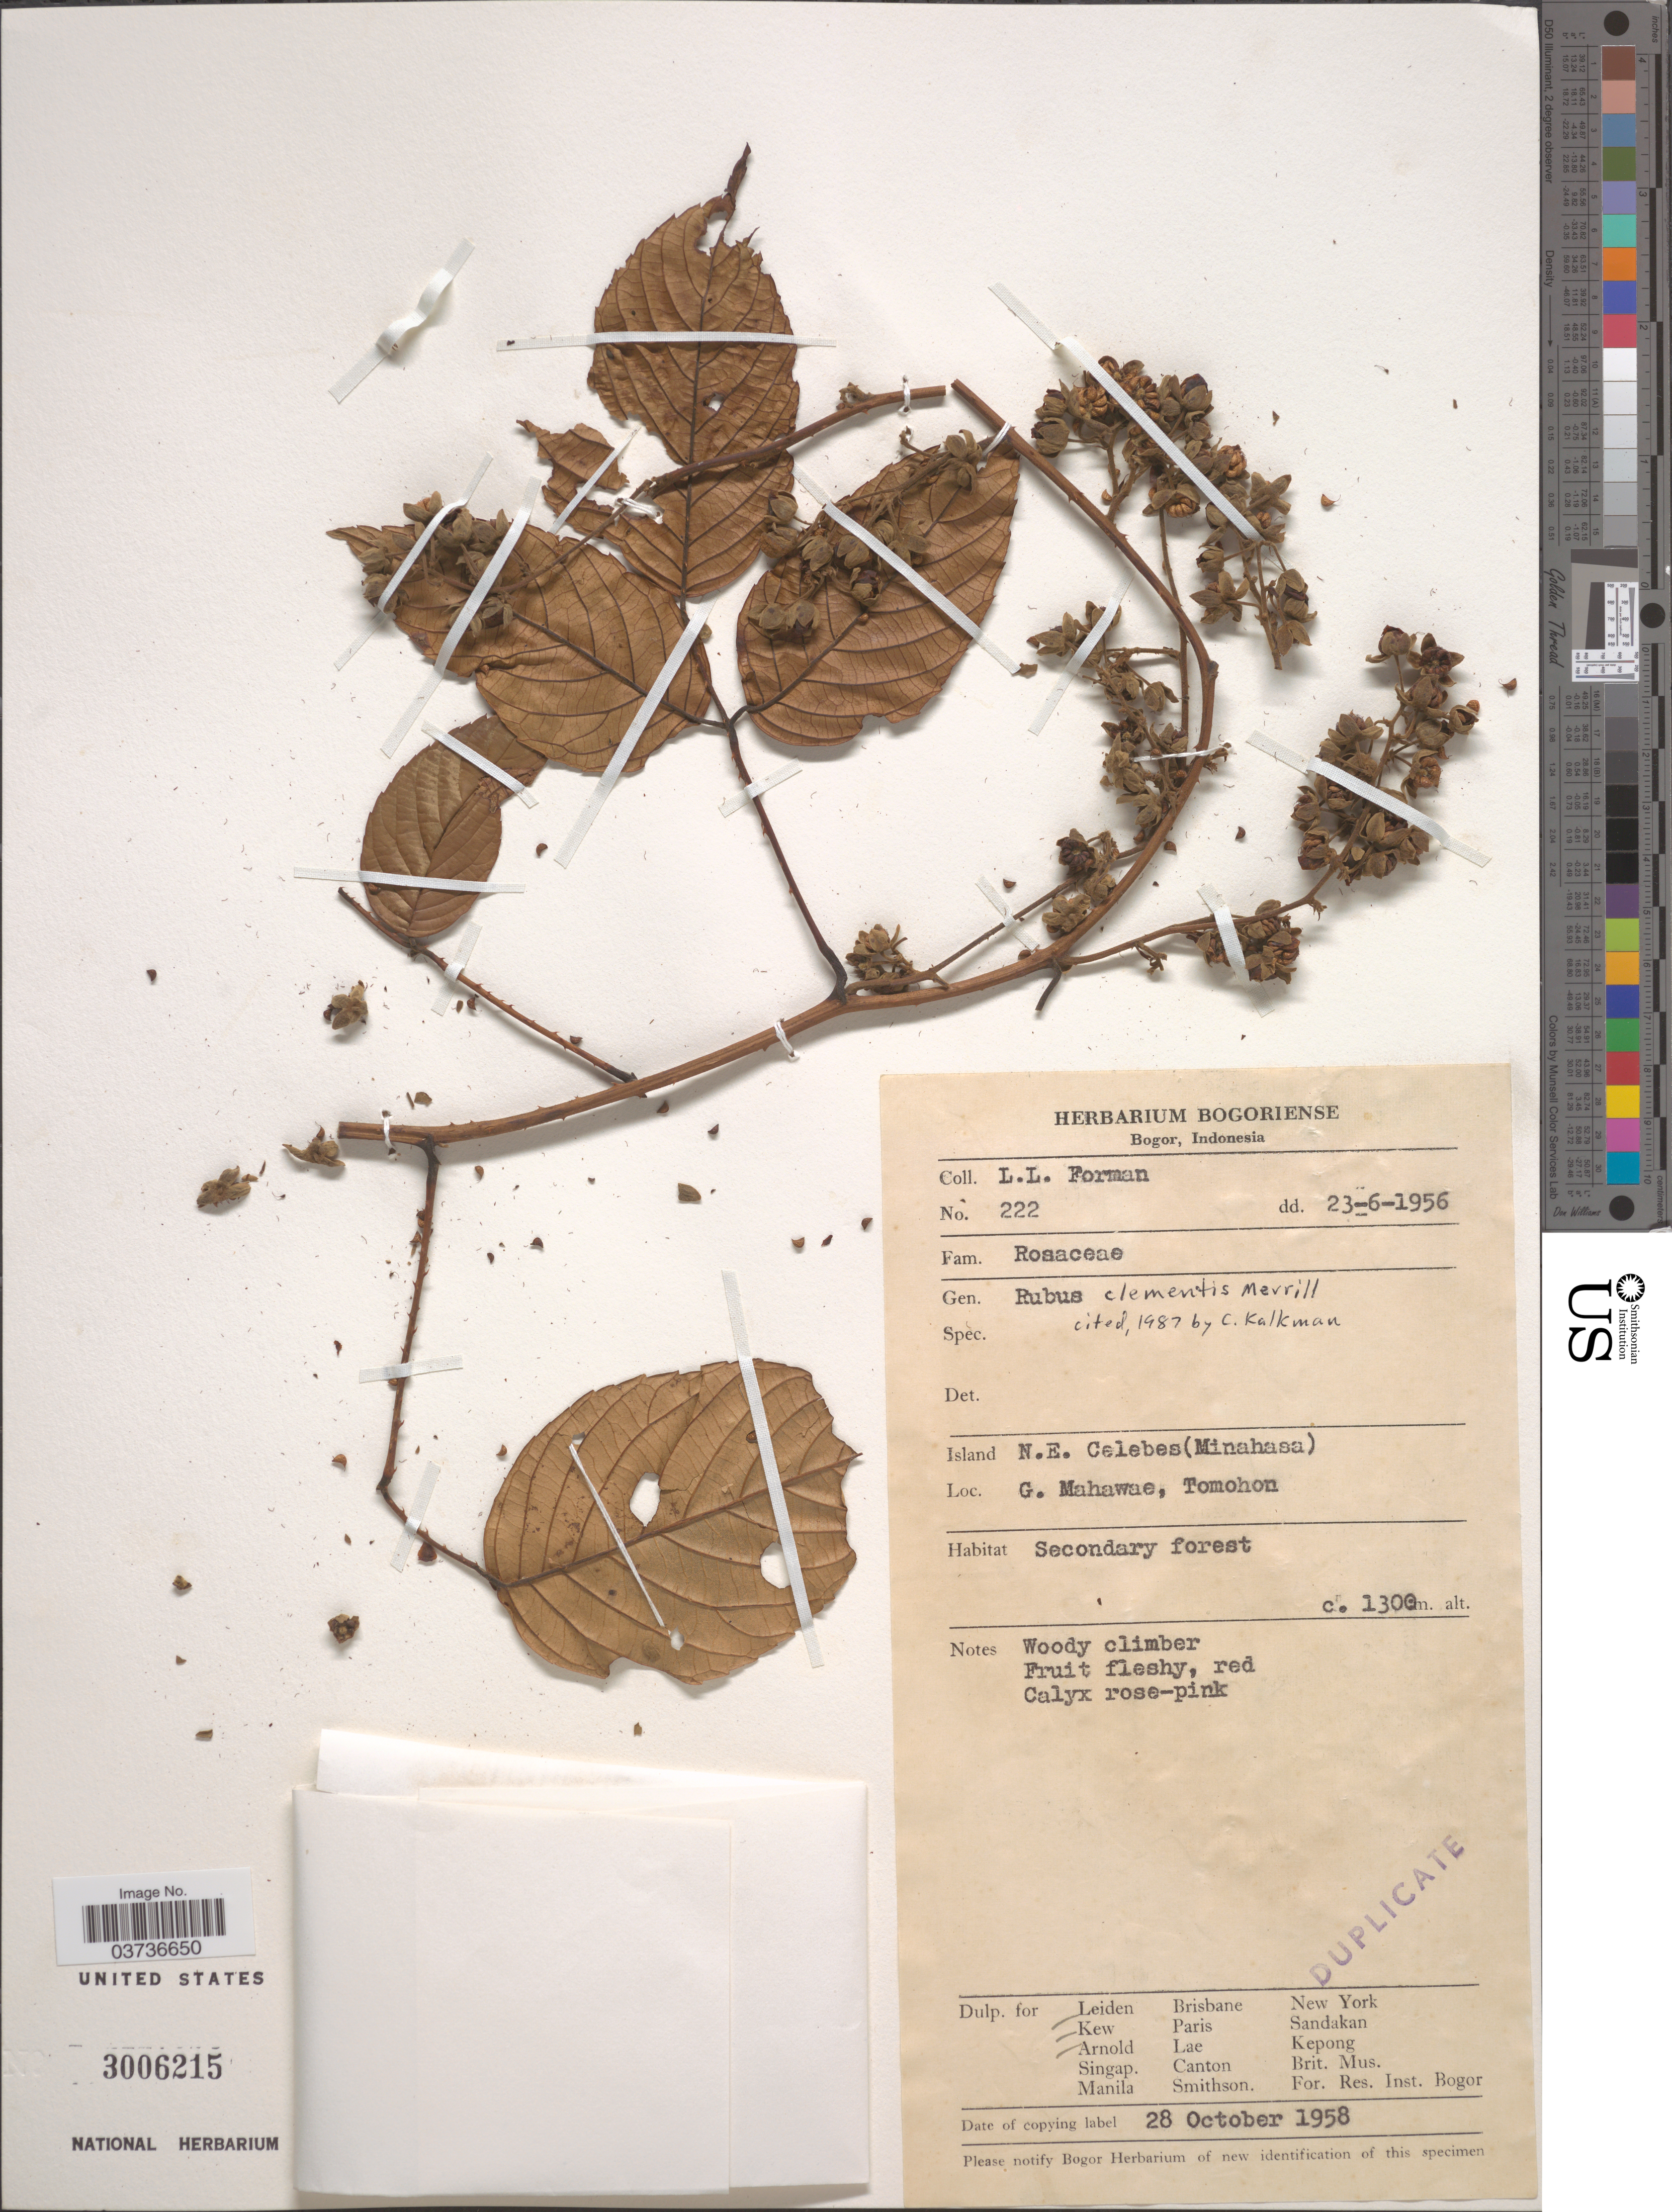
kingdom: Plantae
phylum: Tracheophyta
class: Magnoliopsida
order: Rosales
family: Rosaceae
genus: Rubus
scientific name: Rubus clementis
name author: Merr.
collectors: L. Forman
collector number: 222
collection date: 1956-06-23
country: Indonesia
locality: Island: N.E. Celebes (Minahasa). G. Mahawae, Tomohon.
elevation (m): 1300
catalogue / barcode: US 3006215